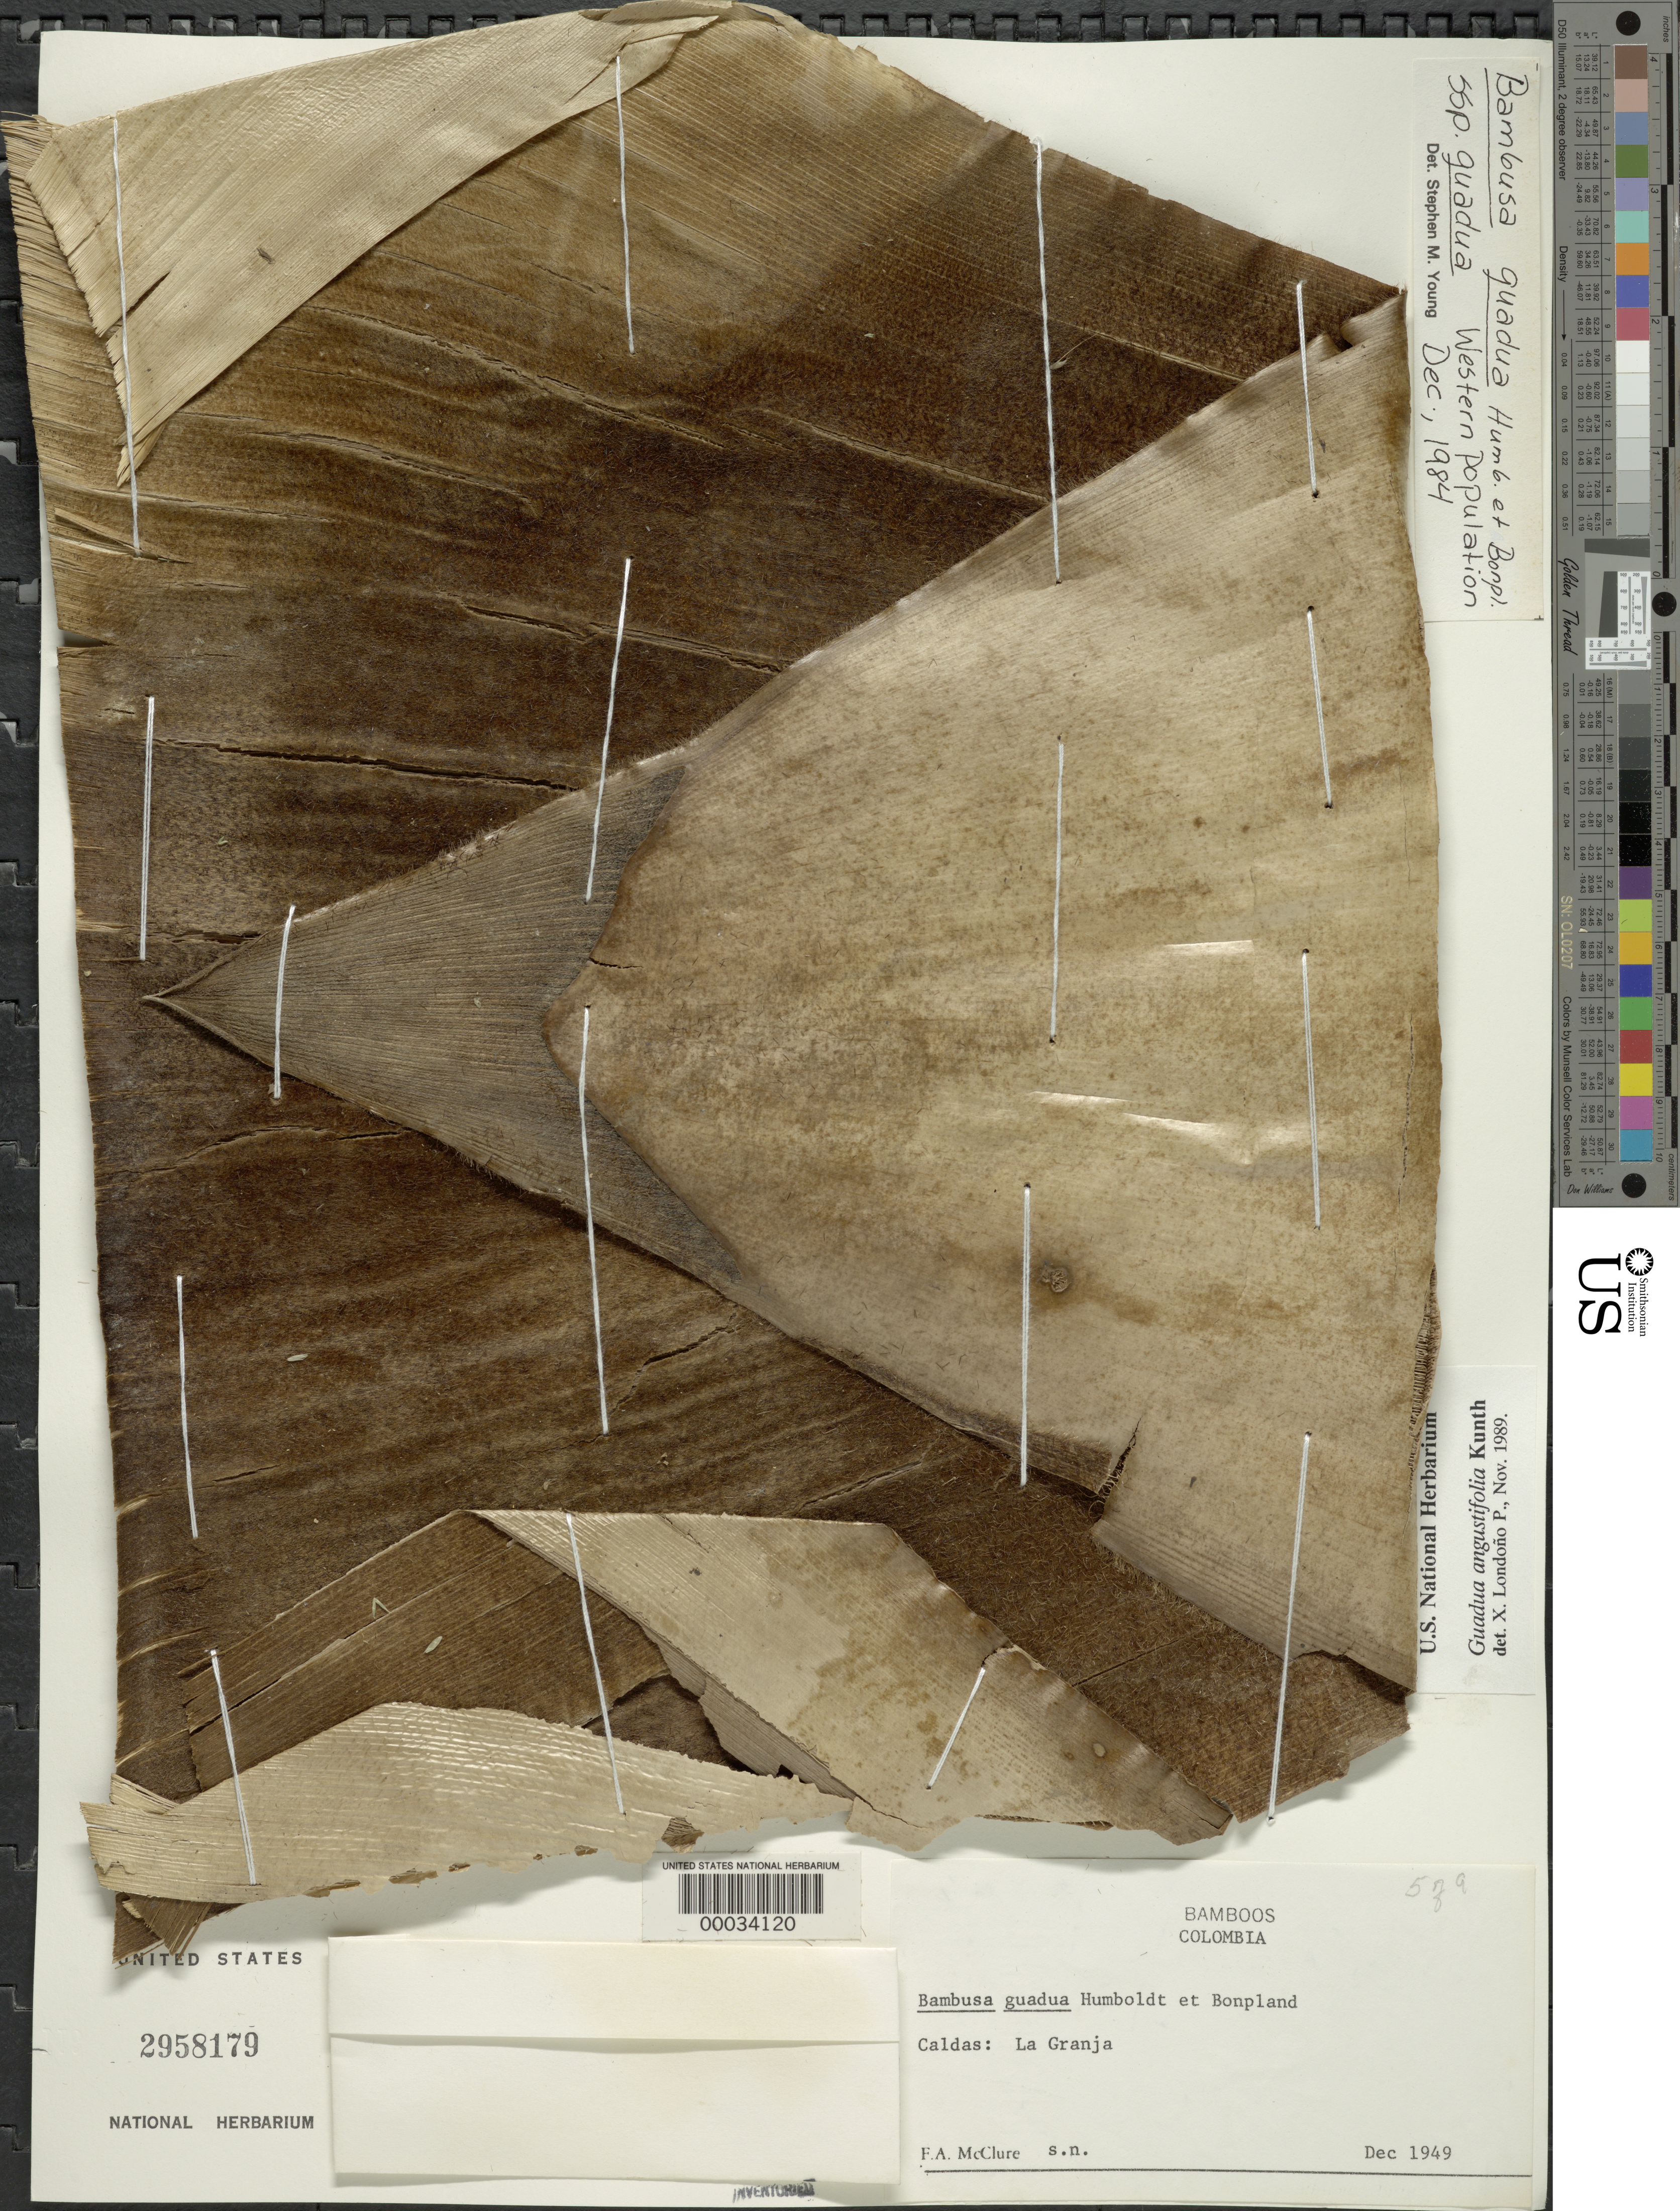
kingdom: Plantae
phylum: Tracheophyta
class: Liliopsida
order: Poales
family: Poaceae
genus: Guadua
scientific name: Guadua angustifolia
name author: Kunth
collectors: F. A. McClure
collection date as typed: Dec 1949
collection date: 1949-12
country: Colombia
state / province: Caldas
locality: La Granja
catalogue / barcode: US 2958179